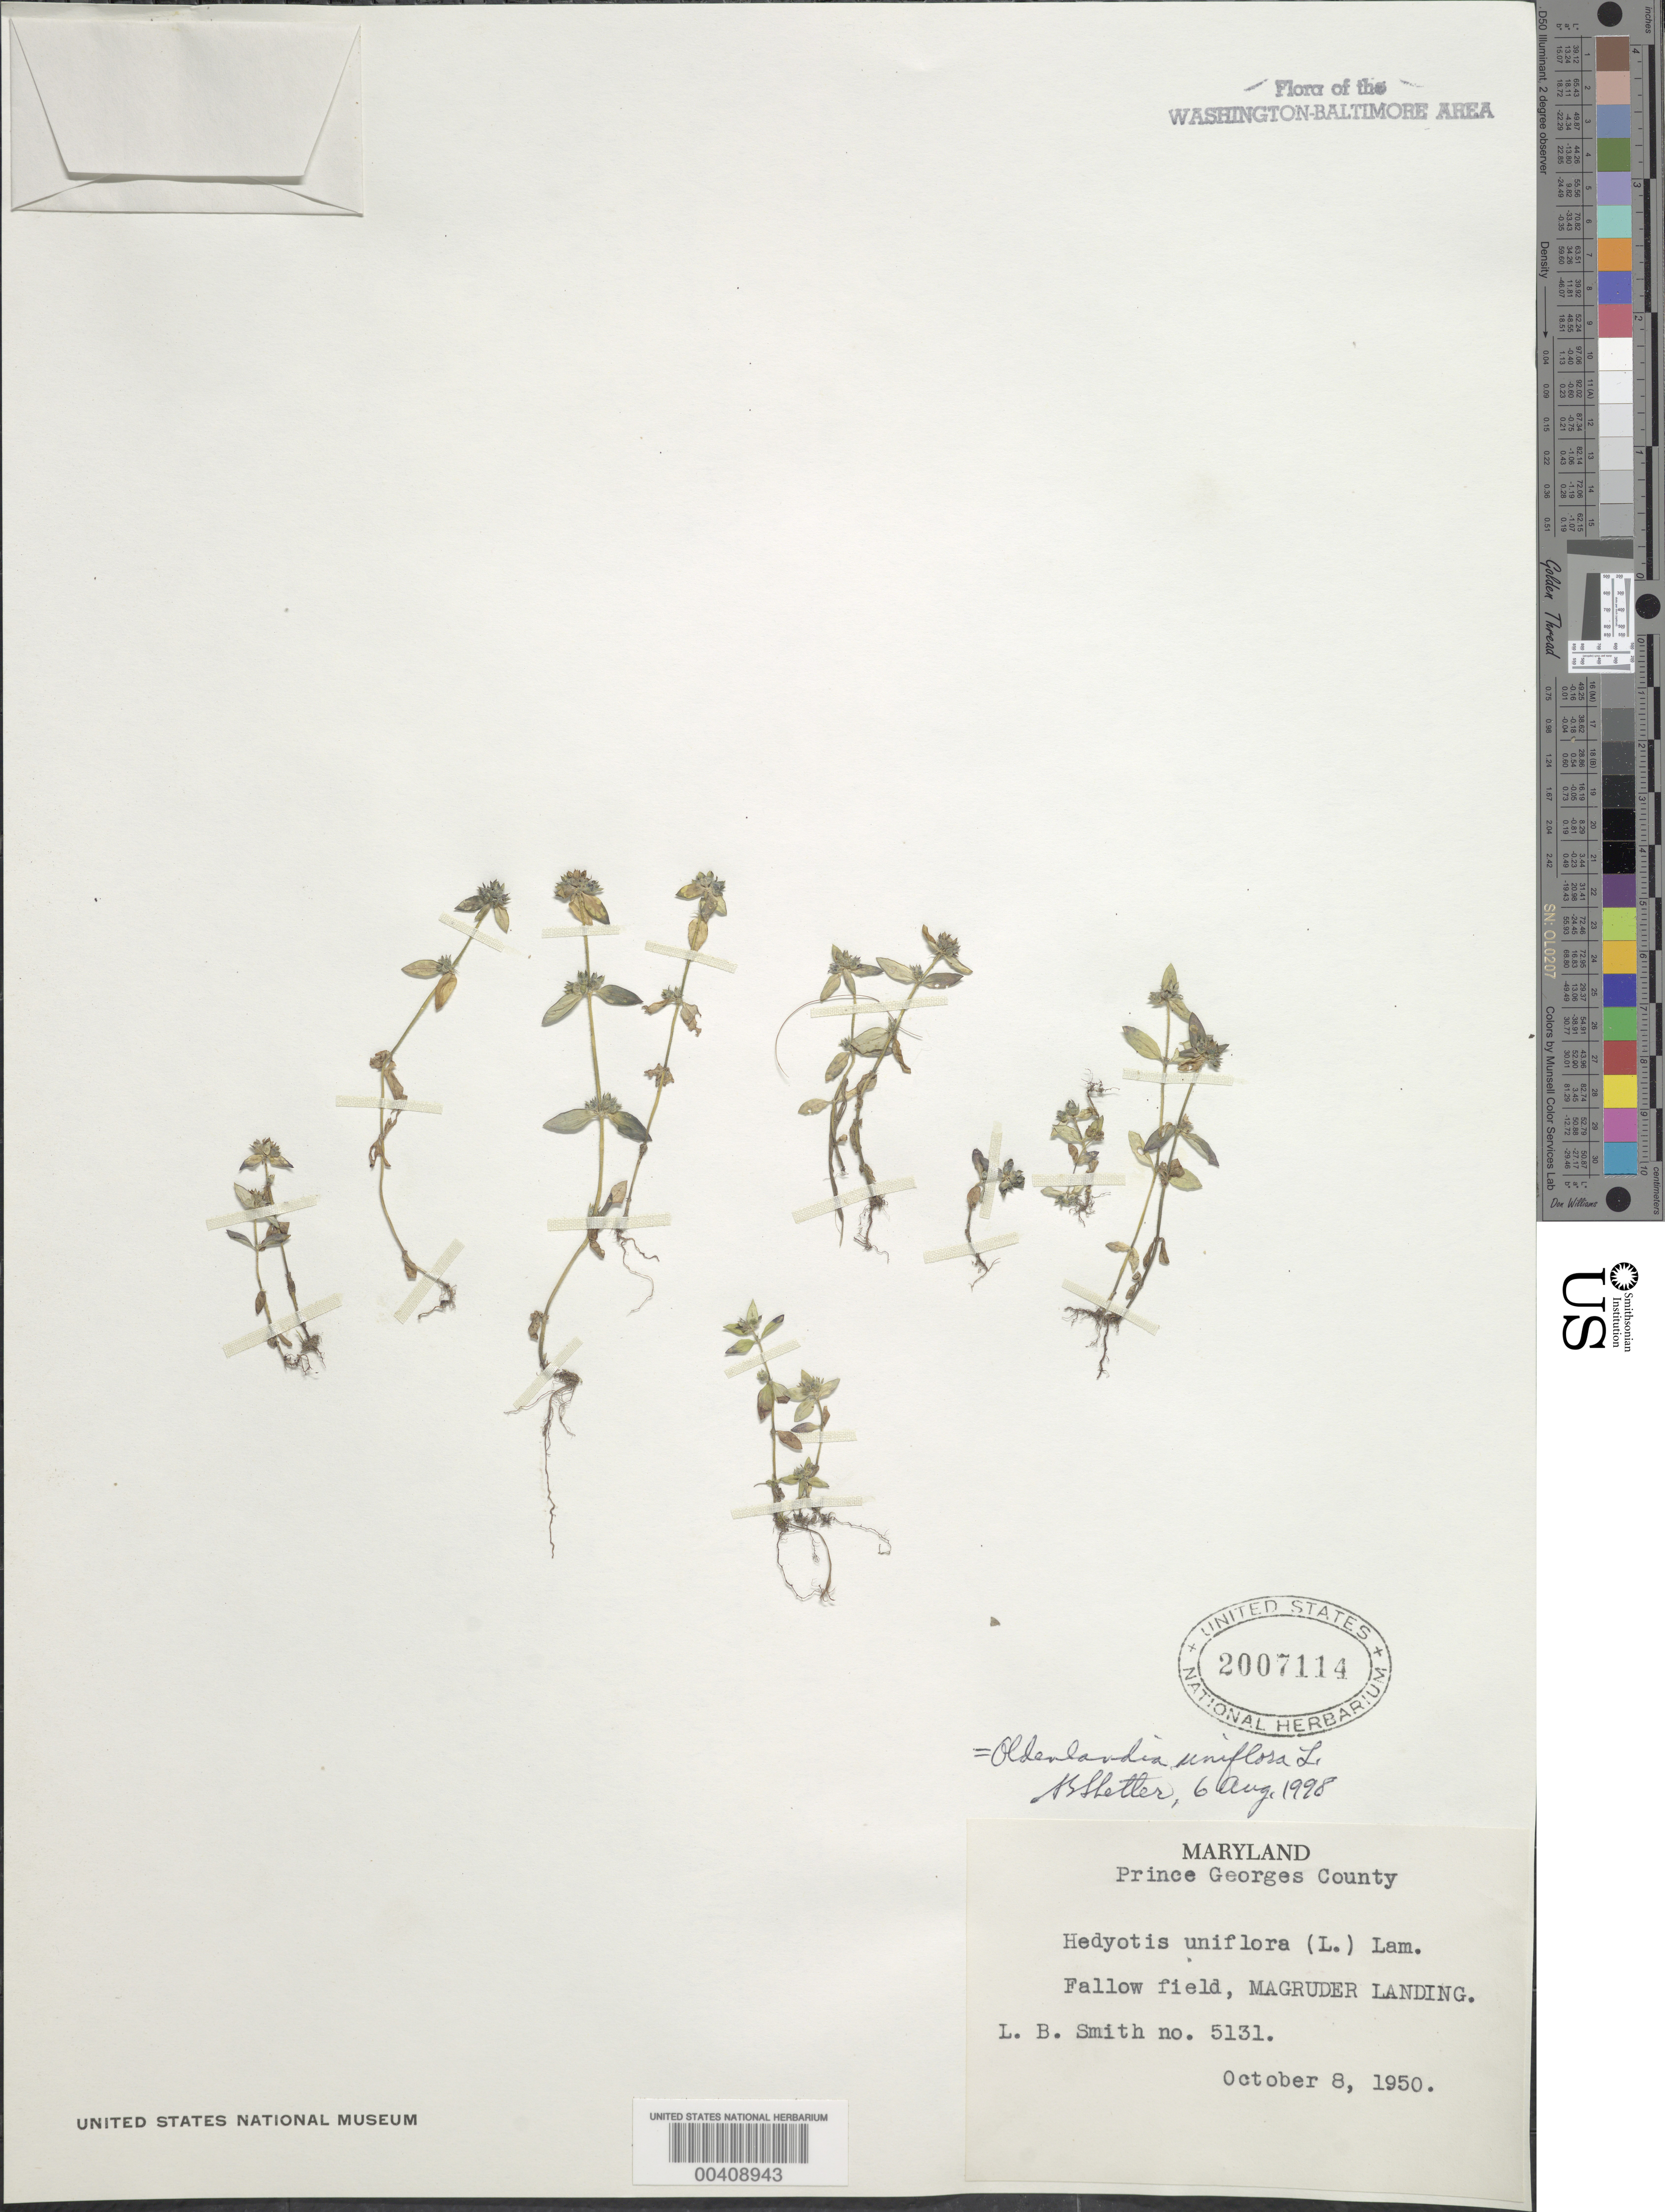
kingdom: Plantae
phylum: Tracheophyta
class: Magnoliopsida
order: Gentianales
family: Rubiaceae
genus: Oldenlandia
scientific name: Oldenlandia uniflora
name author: L.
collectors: L. Smith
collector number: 5131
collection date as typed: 08 Oct 1950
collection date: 1950-10-08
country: United States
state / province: Maryland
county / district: Prince George's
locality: Magruder Landing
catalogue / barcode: US 2007114